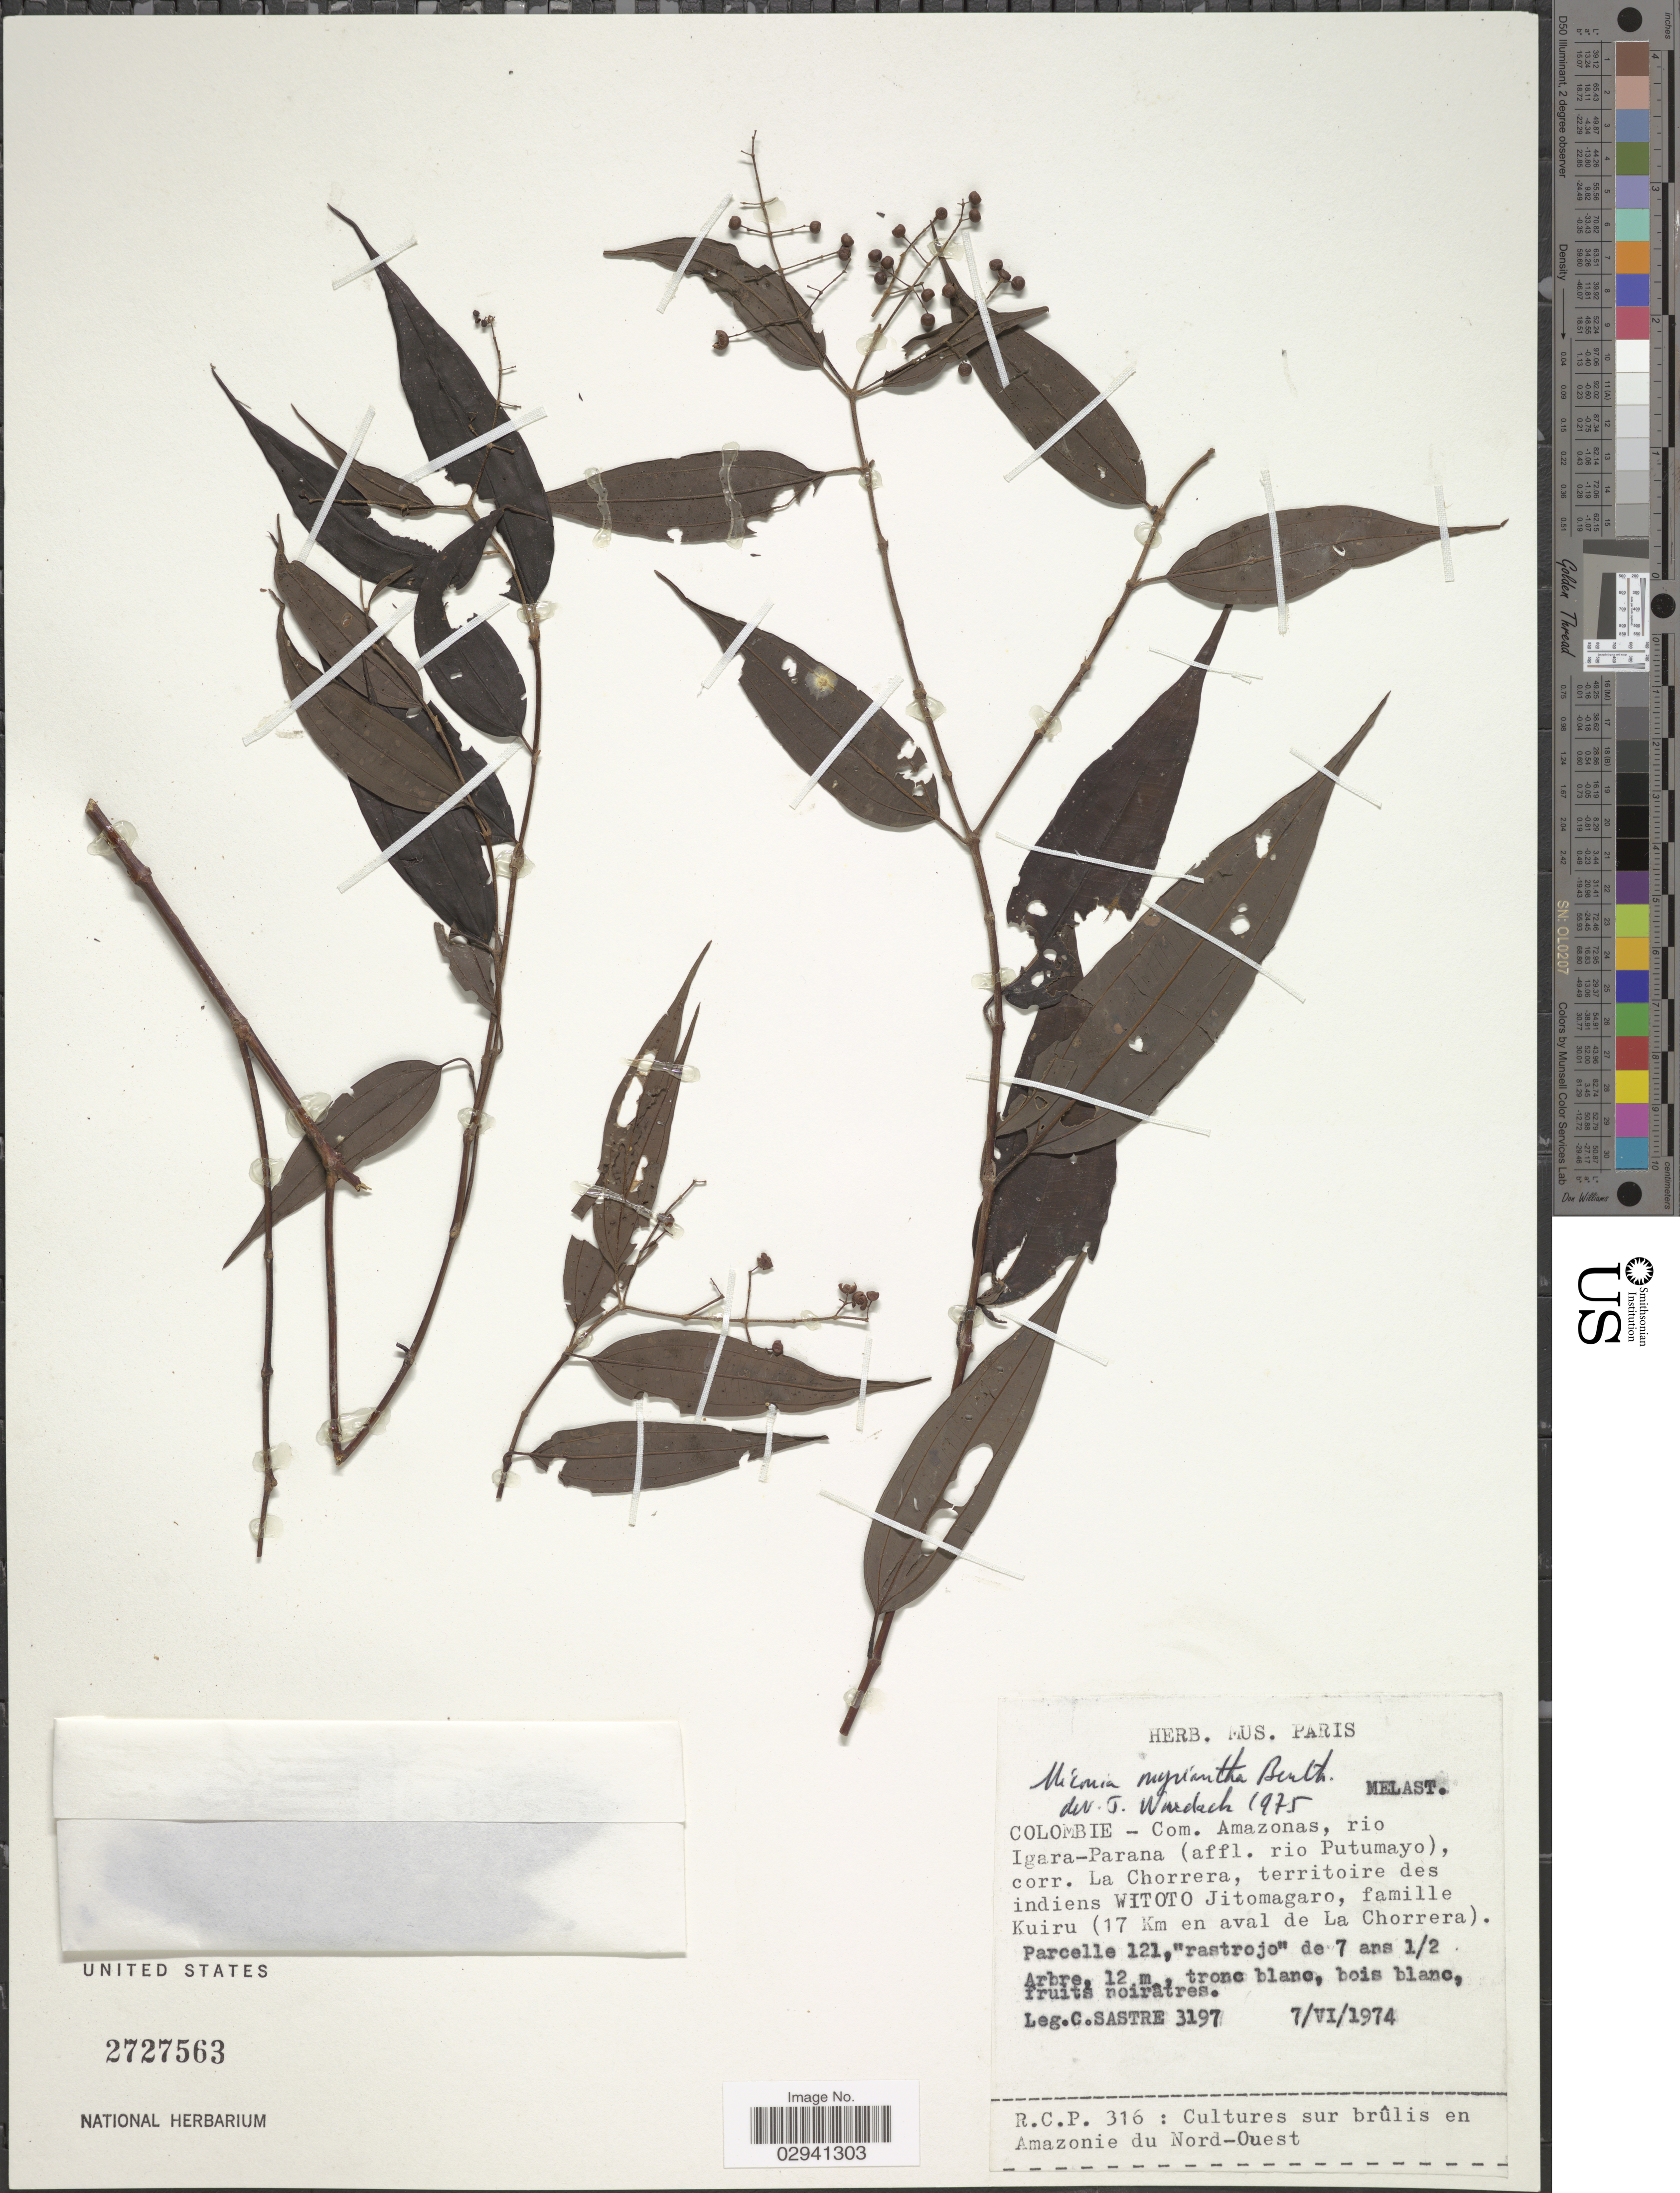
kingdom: Plantae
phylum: Tracheophyta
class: Magnoliopsida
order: Myrtales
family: Melastomataceae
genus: Miconia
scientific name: Miconia myriantha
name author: Benth.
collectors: C. Sastre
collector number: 3197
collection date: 1974-06-07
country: Colombia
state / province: Amazônas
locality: Com. Amazonas, rio Igara-Parana (affl. rio Putumayo), corr. La Chorrera, territoire des indiens Witoto Jitomagaro, famille Kuiru (17 Km en aval de La Chorrera). Parcelle 121.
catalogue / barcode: US 2727563